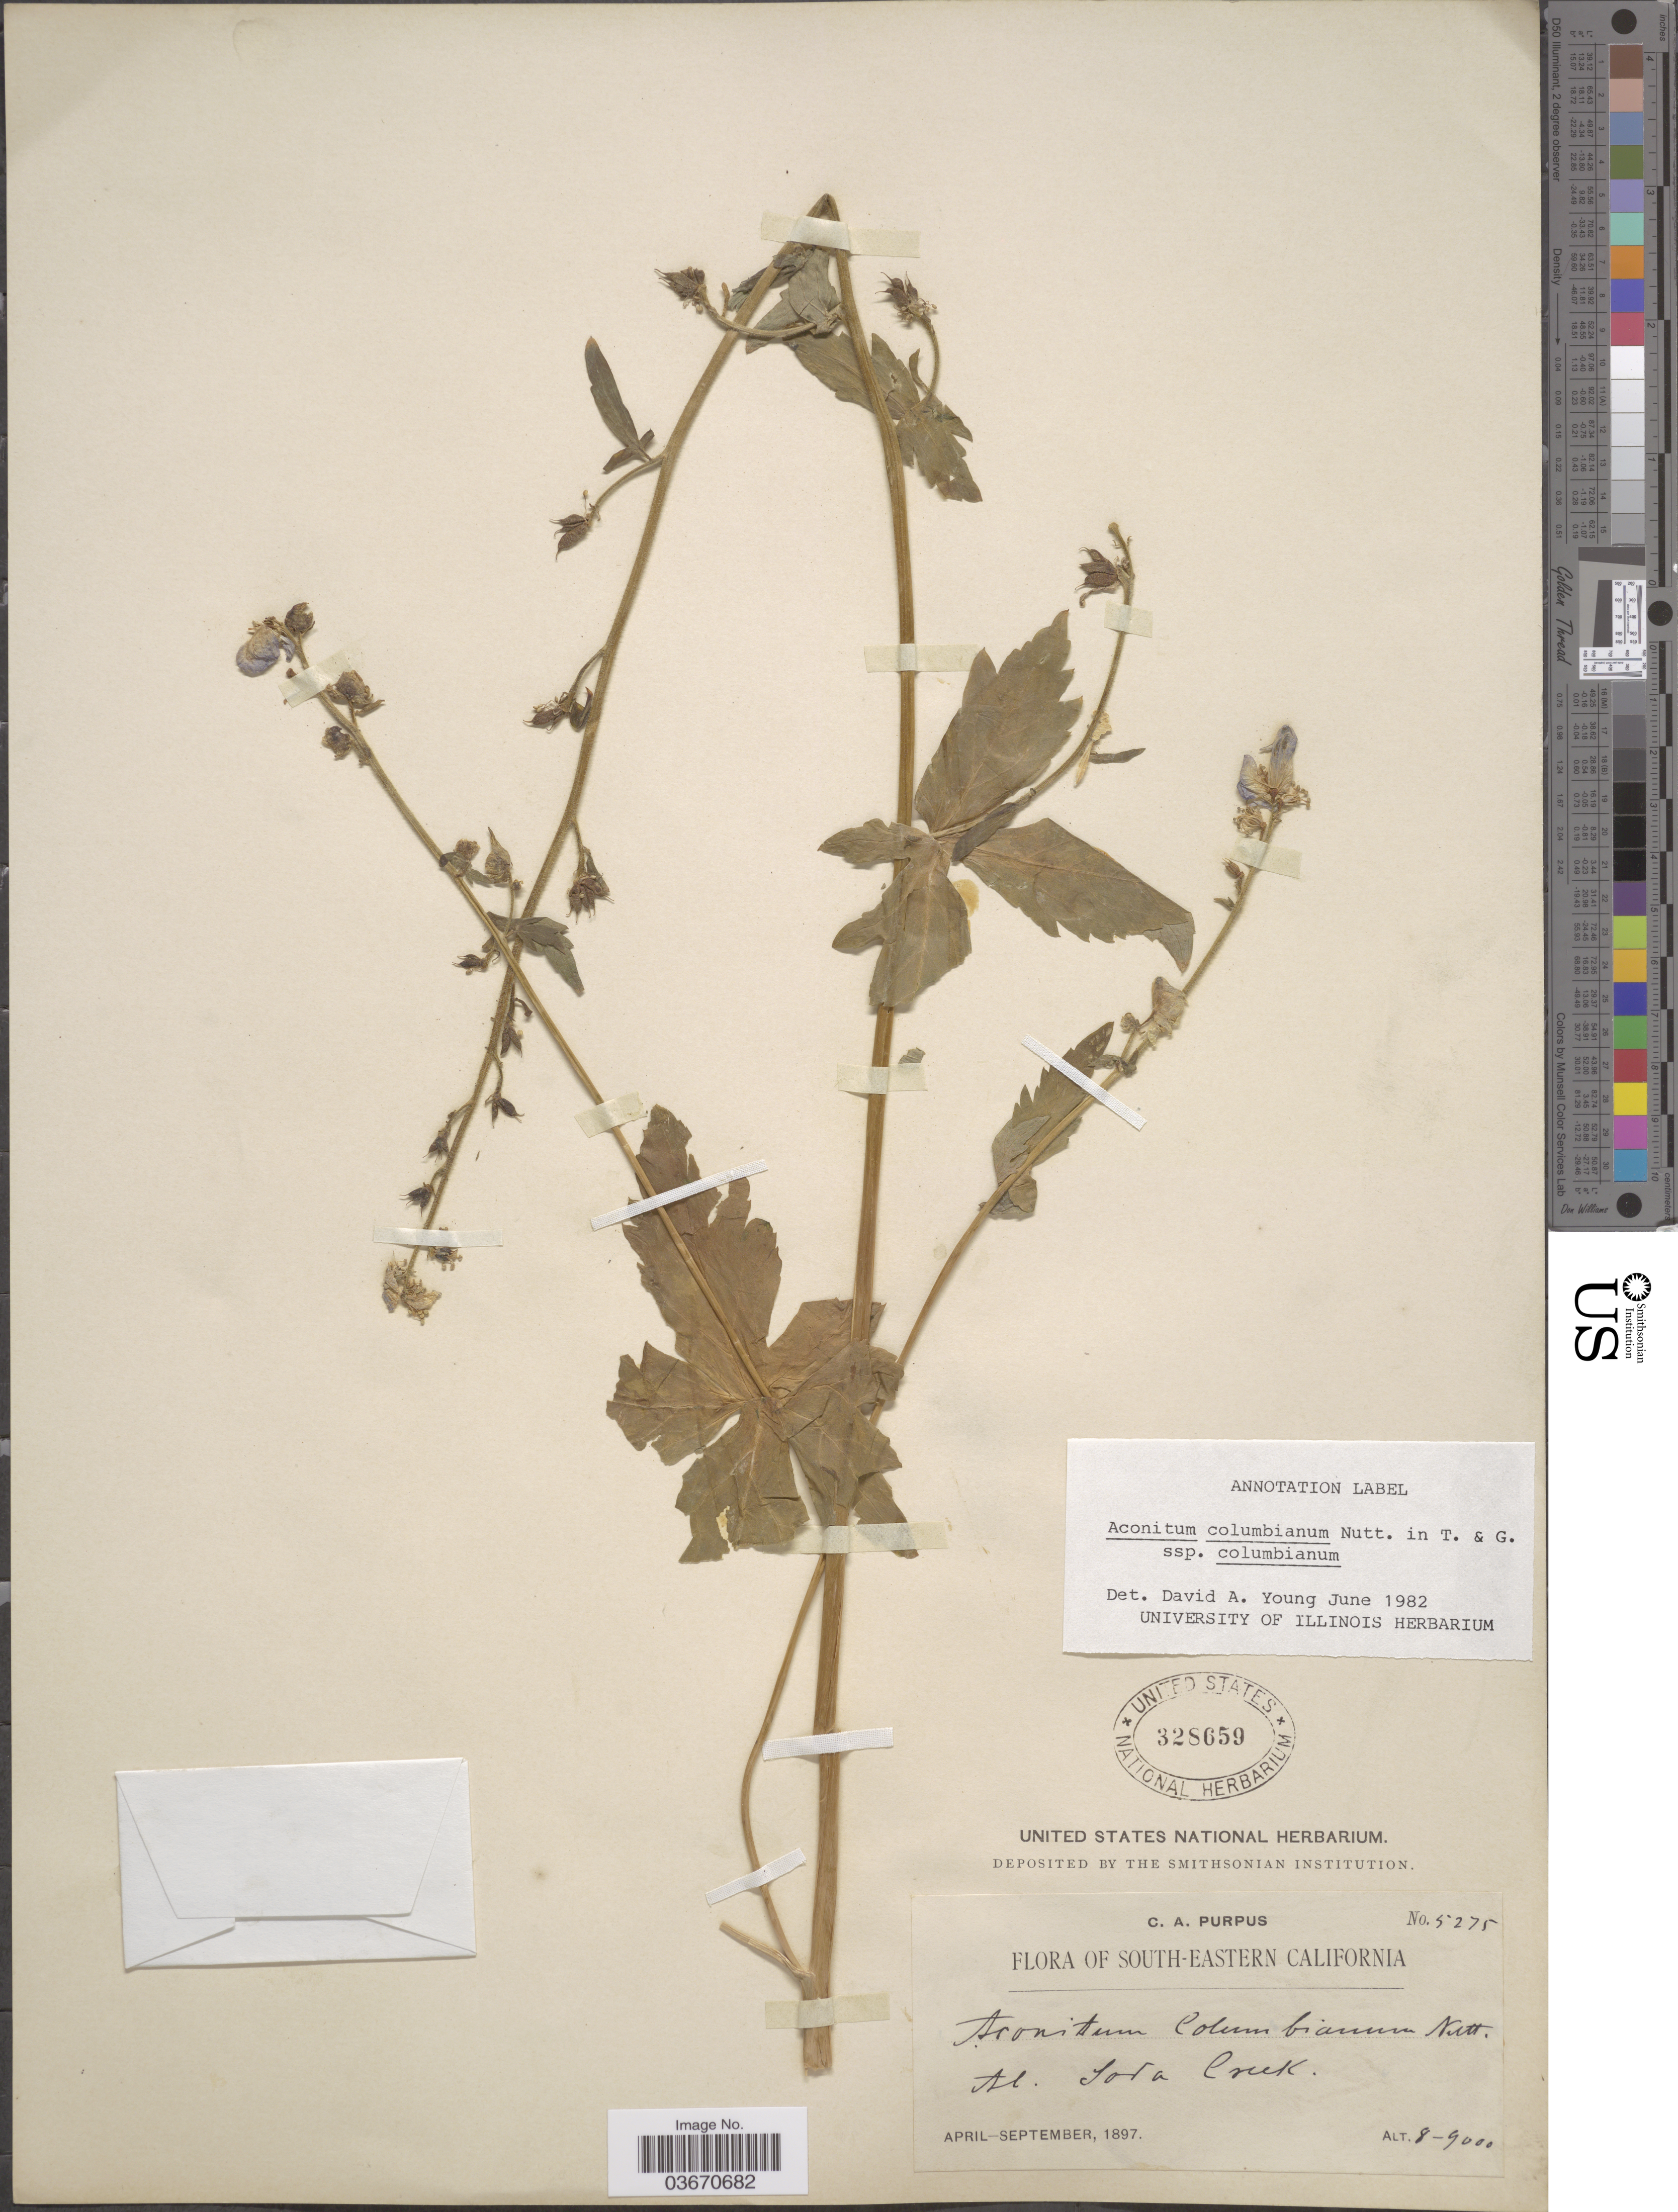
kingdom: Plantae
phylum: Tracheophyta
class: Magnoliopsida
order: Ranunculales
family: Ranunculaceae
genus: Aconitum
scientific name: Aconitum columbianum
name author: Nutt.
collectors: C. A. Purpus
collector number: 5275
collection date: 1897-04/1897-09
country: United States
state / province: California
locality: South-eastern California. Al. Soda Creek.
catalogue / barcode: US 328659